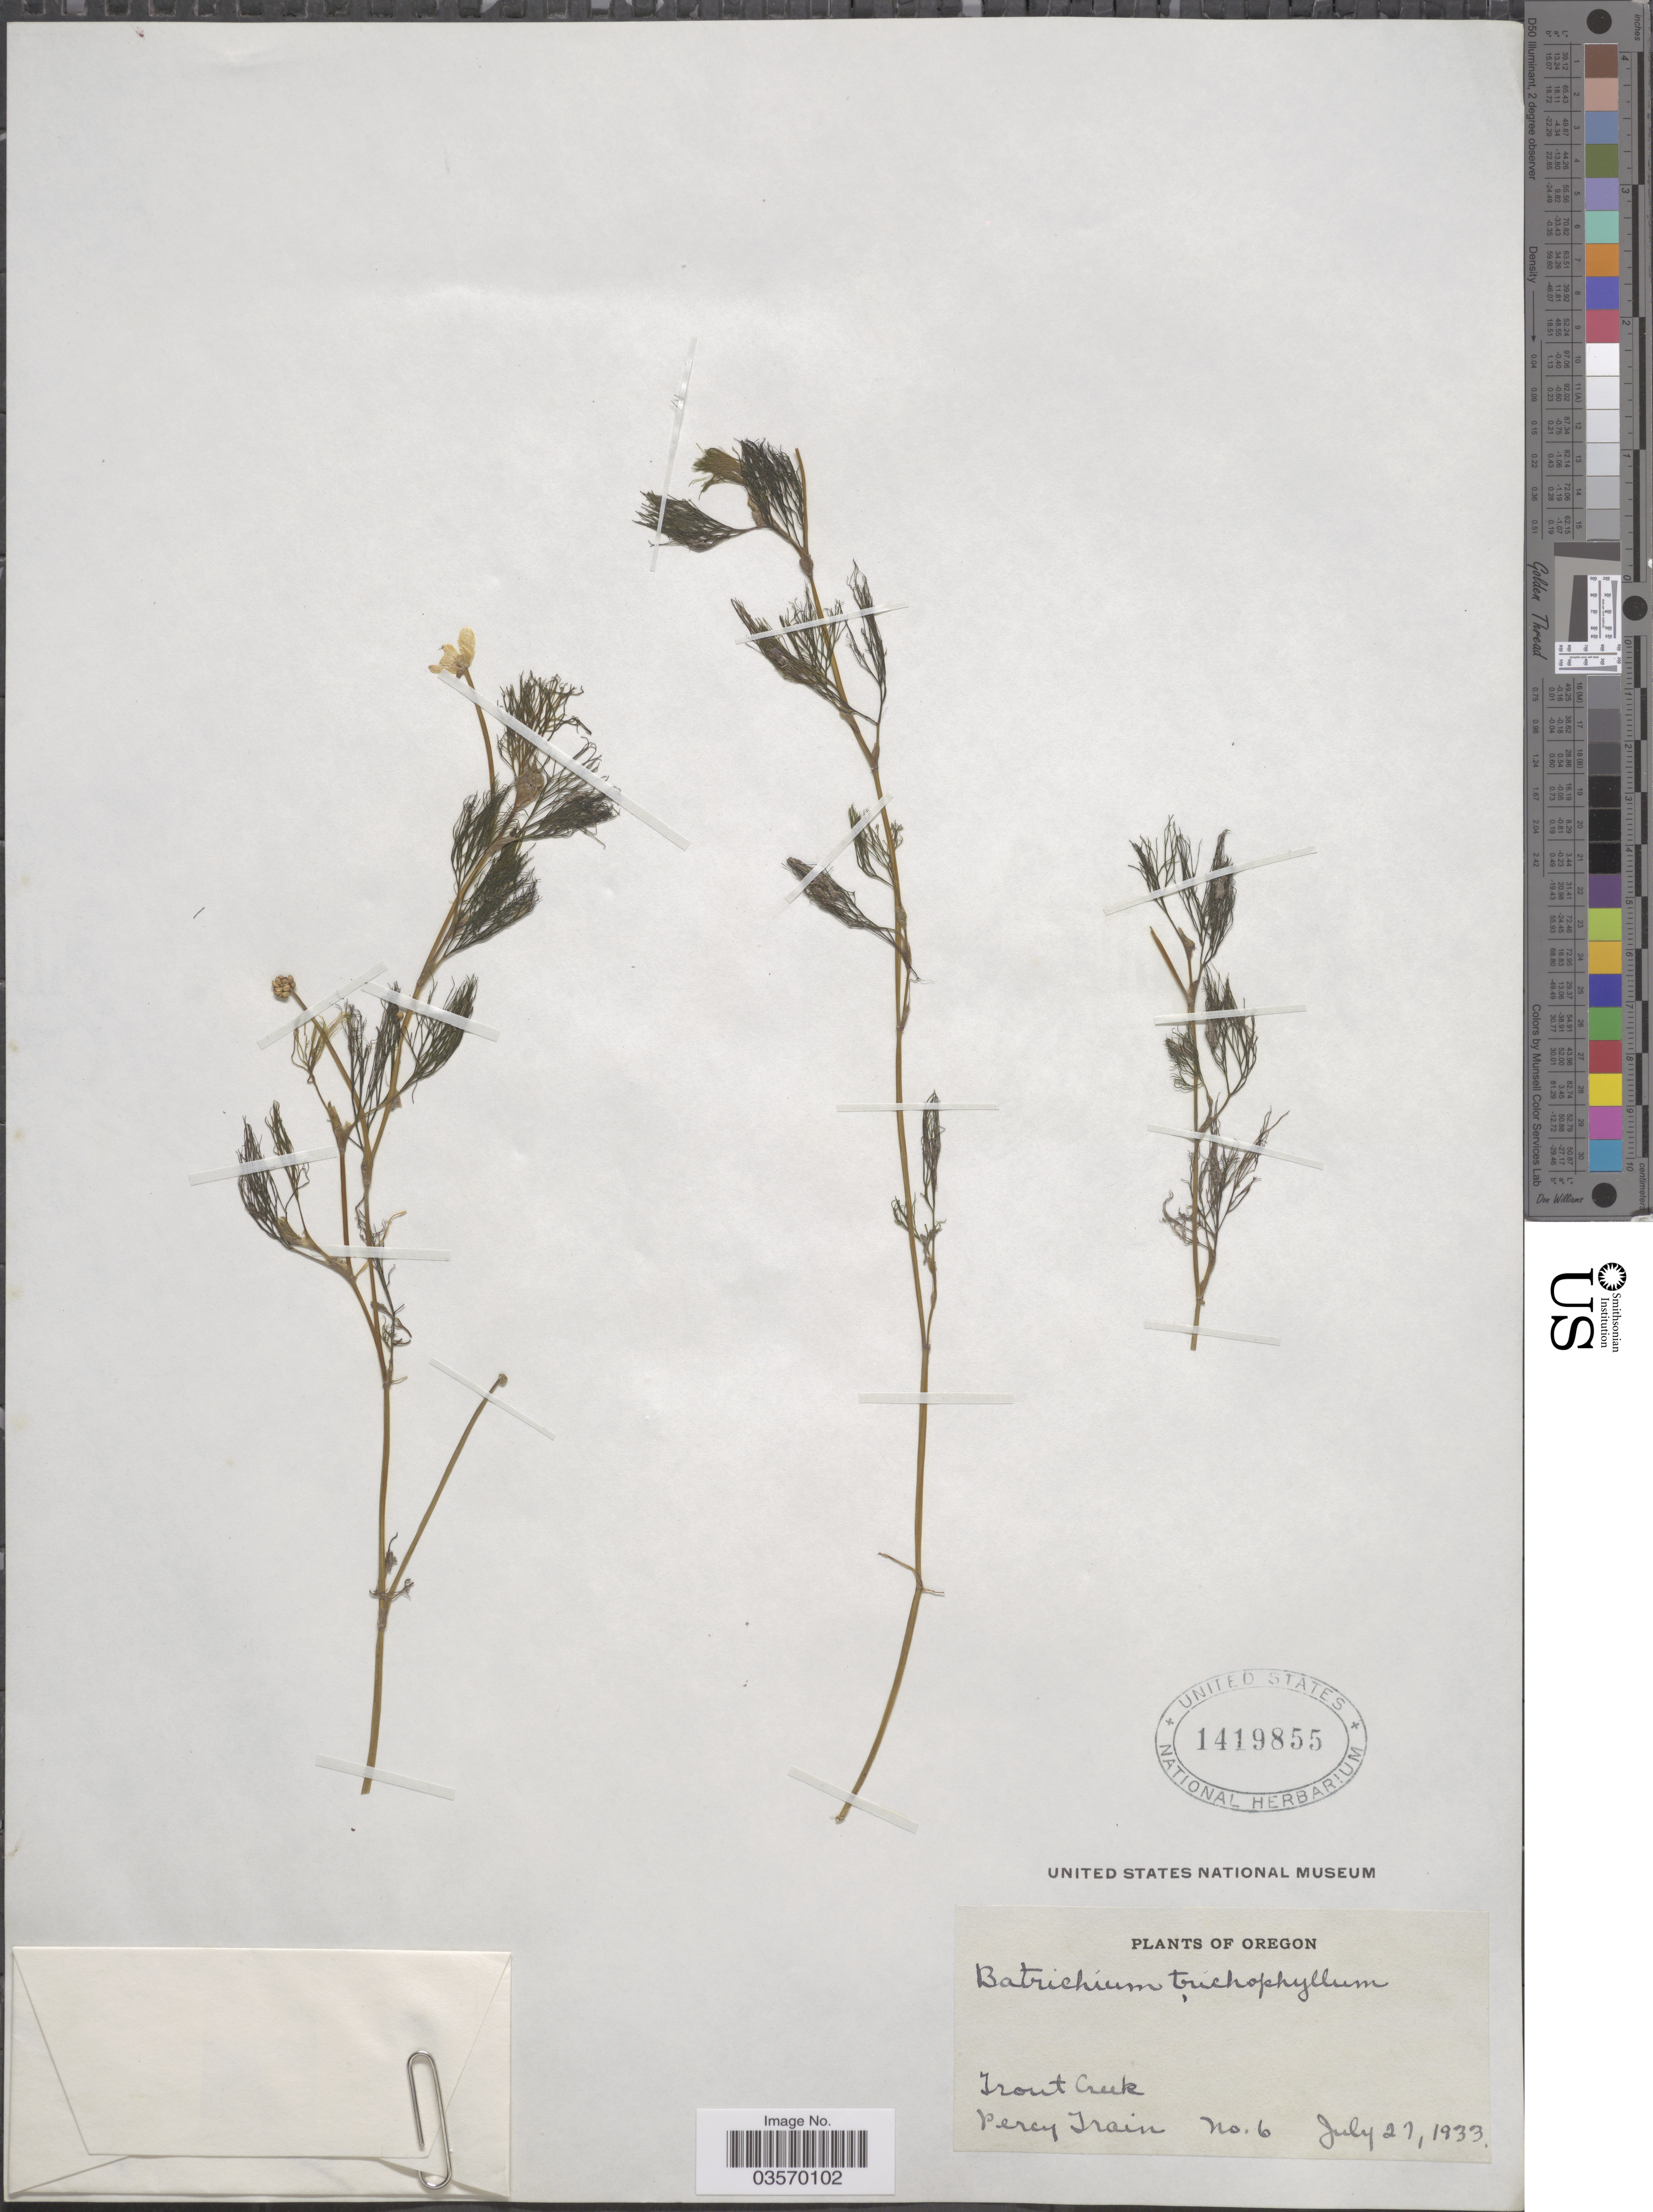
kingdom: Plantae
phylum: Tracheophyta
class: Magnoliopsida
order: Ranunculales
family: Ranunculaceae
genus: Ranunculus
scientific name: Ranunculus sp.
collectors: P. Train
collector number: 6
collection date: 1933-07-27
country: United States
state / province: Oregon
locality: Trout Creek.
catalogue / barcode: US 1419855